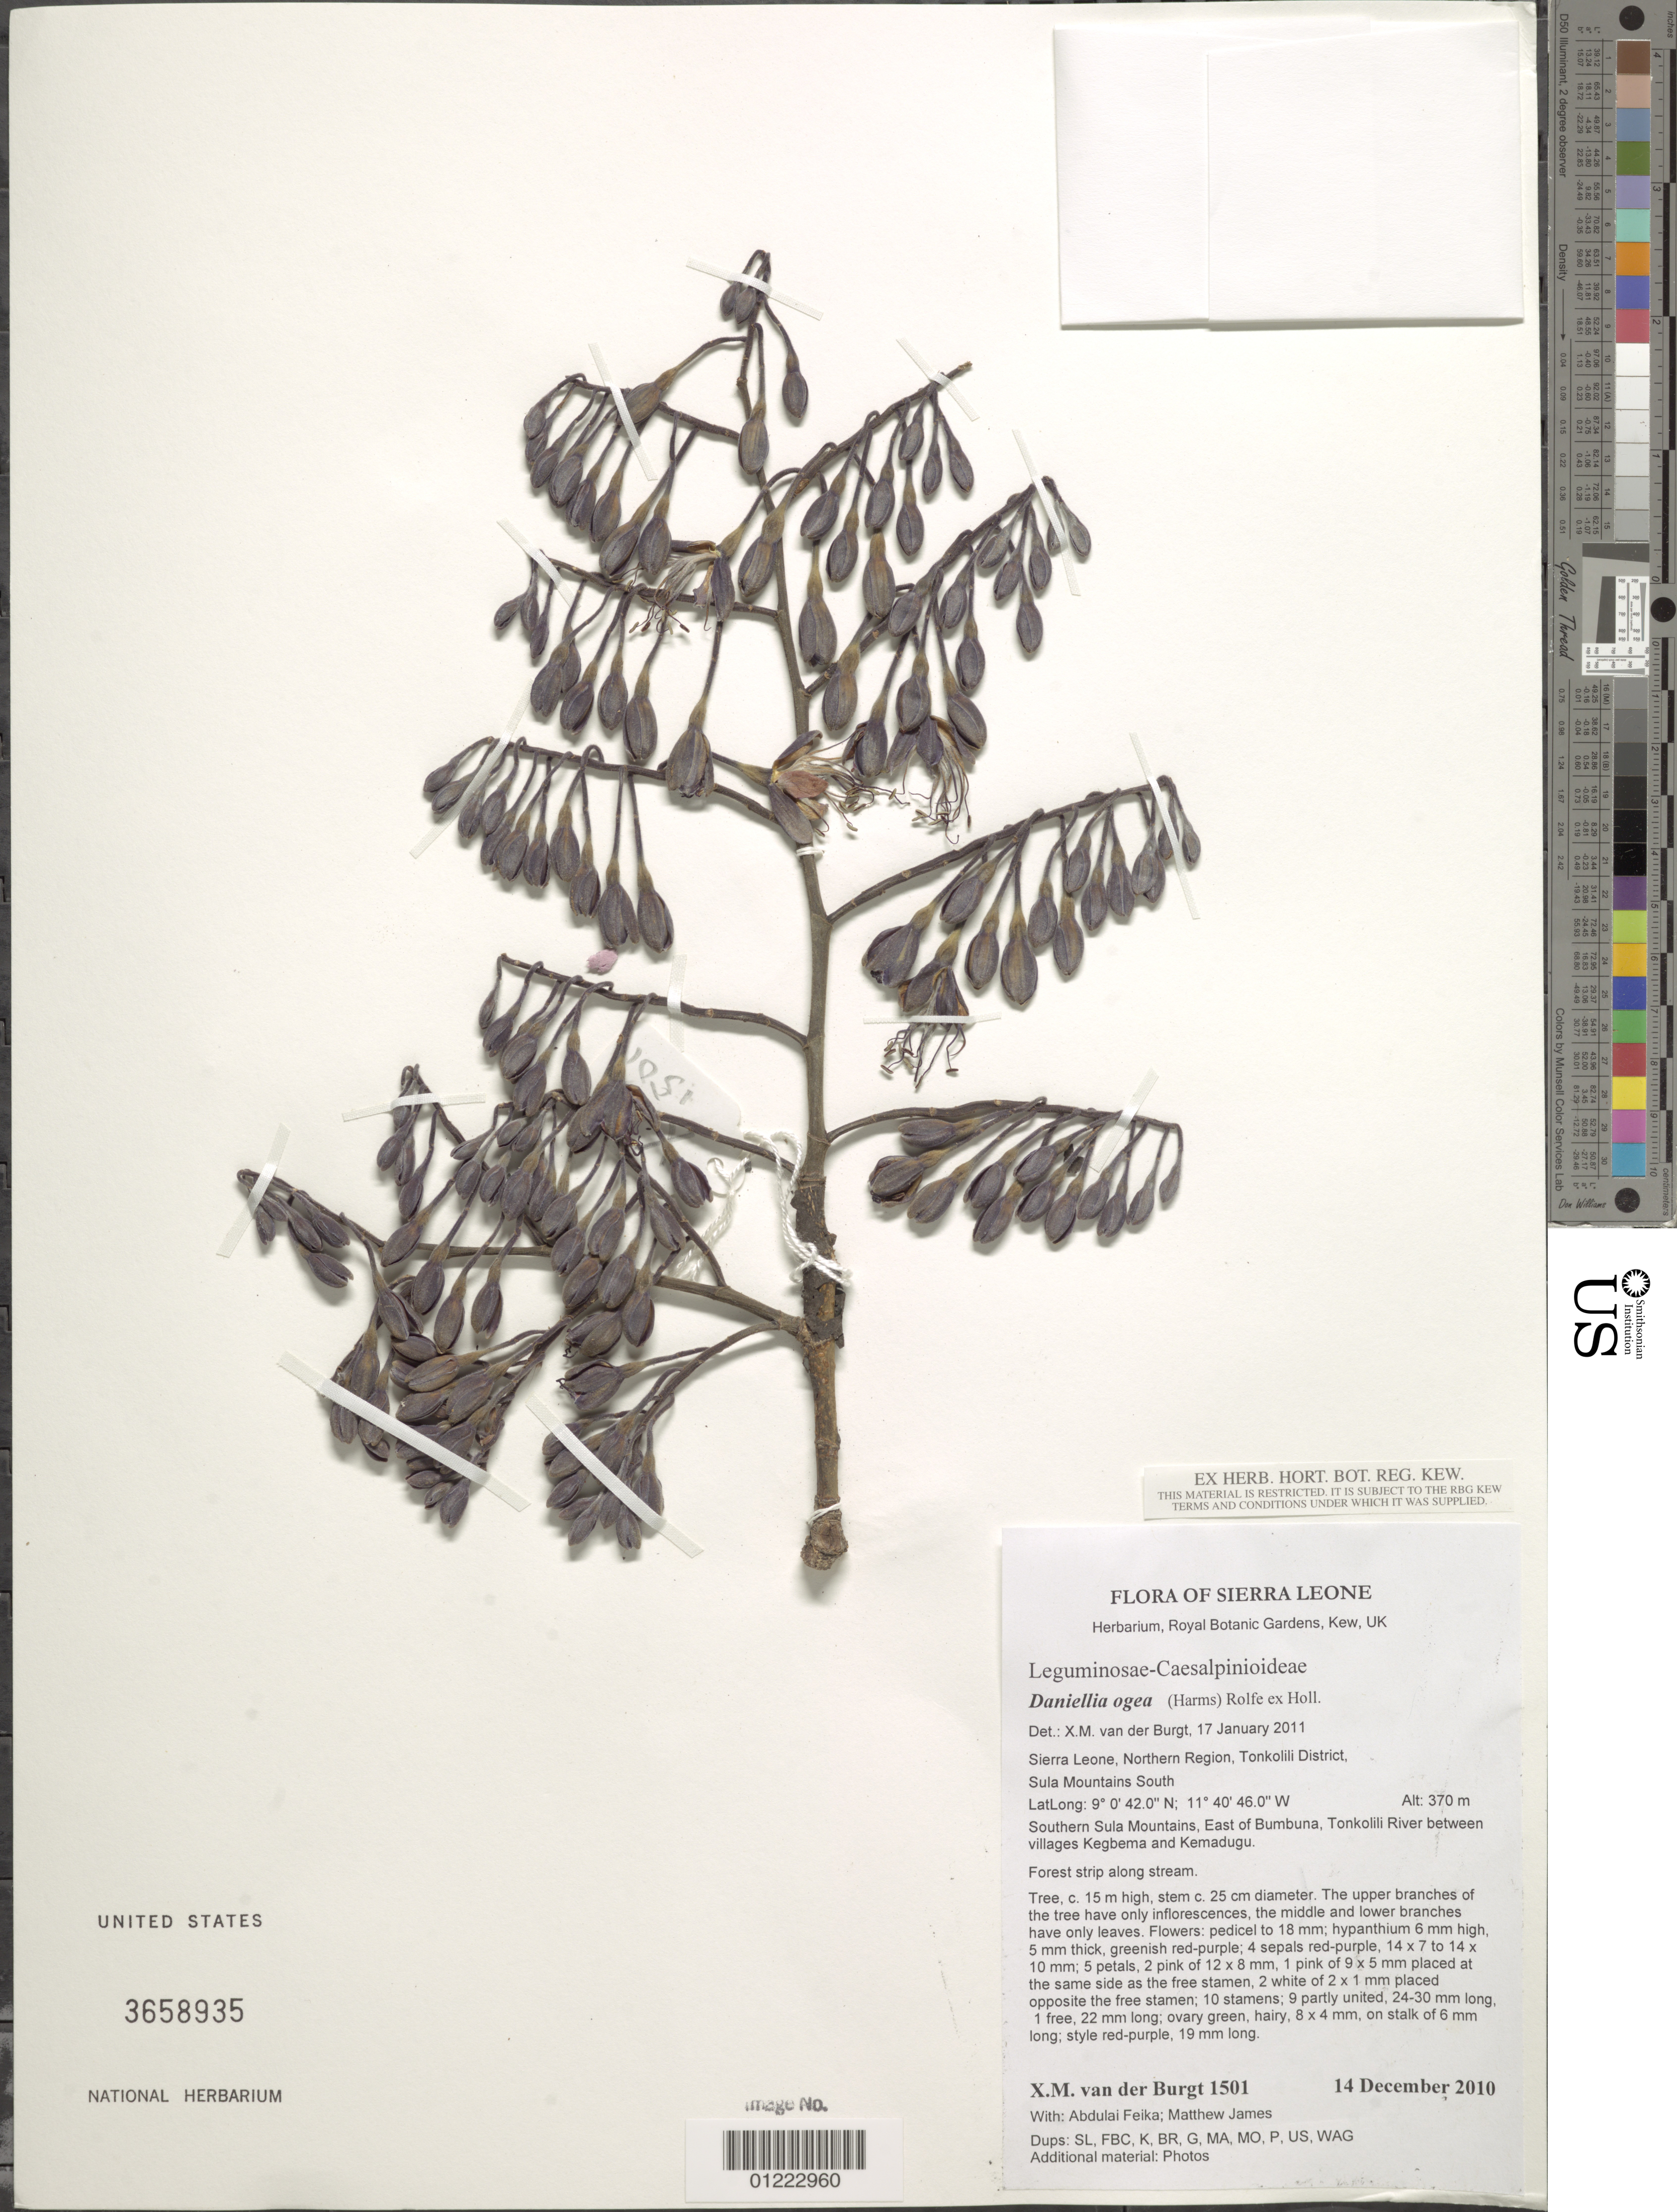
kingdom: Plantae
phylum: Tracheophyta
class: Magnoliopsida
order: Fabales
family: Fabaceae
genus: Daniellia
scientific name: Daniellia ogea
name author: (Harms) Rolfe ex Holland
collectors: X. M. van der Burgt, A. Feika & M. James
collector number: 1501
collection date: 2010-12-14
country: Sierra Leone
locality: Southern Sula Mountains, East of Bumbuna, Tonkolili River between villages Kegbema and Kemadugu.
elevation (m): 370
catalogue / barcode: US 3658935